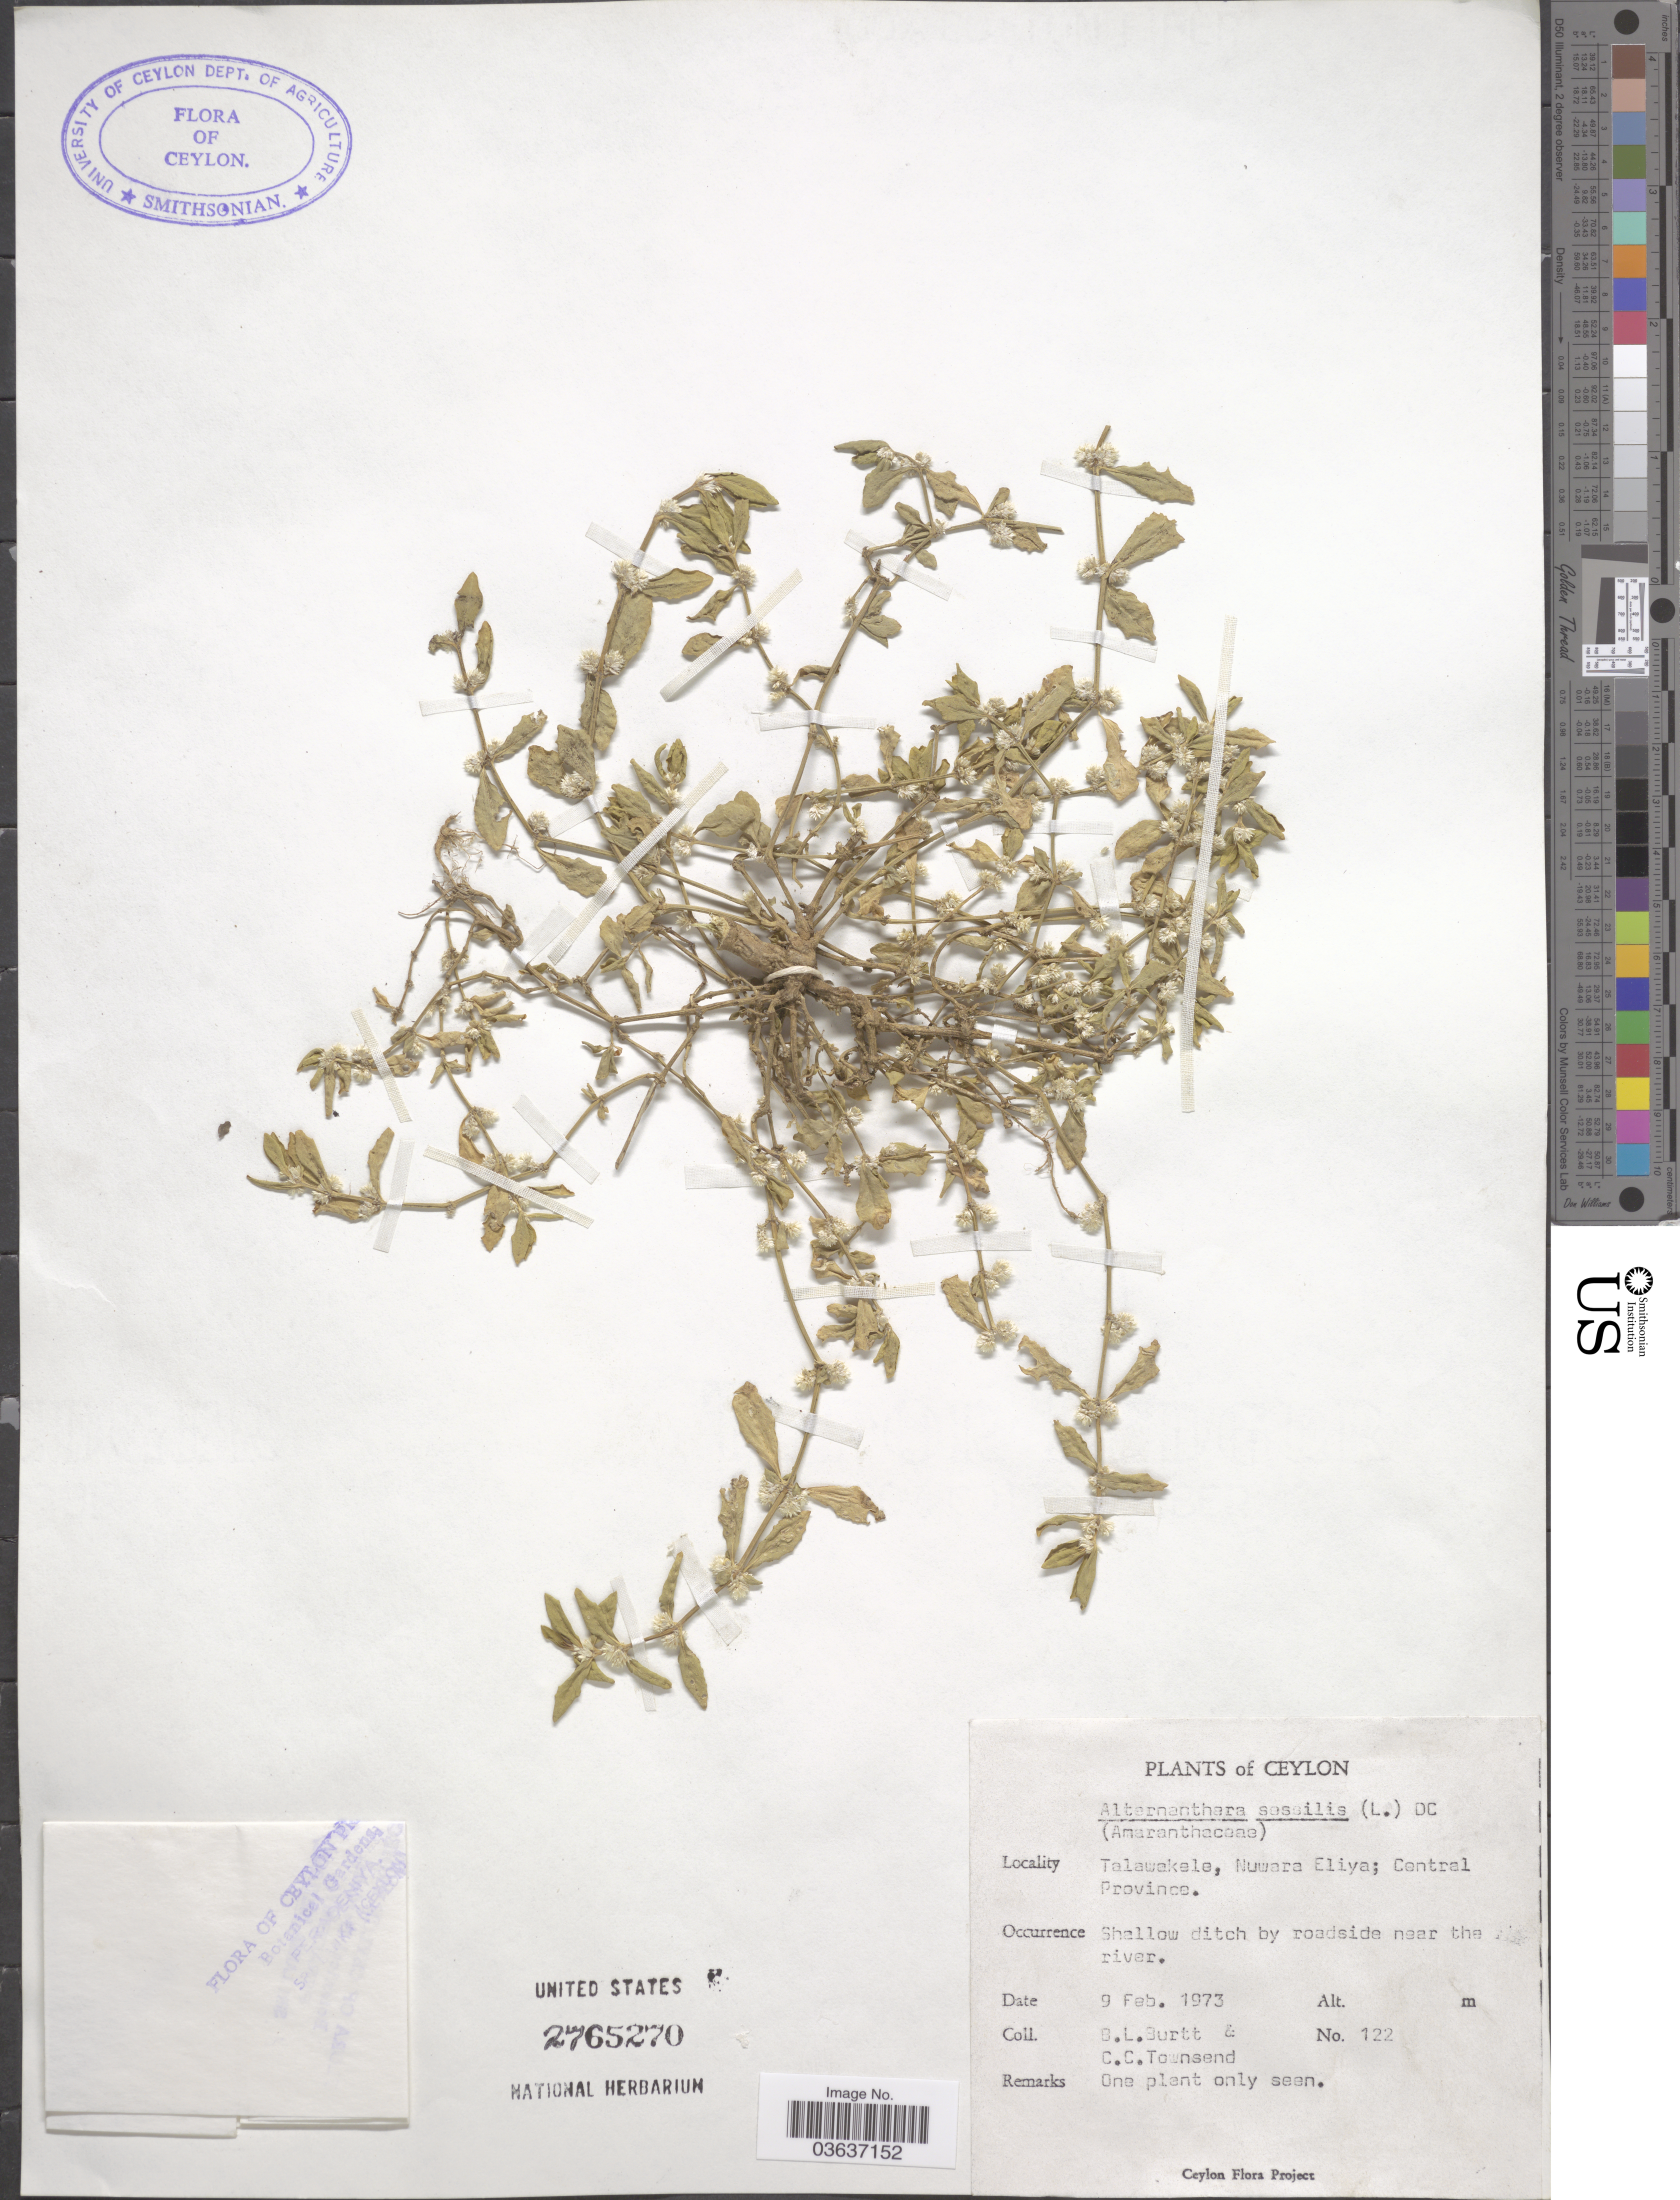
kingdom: Plantae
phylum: Tracheophyta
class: Magnoliopsida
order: Caryophyllales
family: Amaranthaceae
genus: Alternanthera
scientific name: Alternanthera sessilis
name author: (L.) DC.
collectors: B. L. Burtt & C. C. Townsend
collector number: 122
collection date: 1973-02-09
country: Sri Lanka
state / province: Central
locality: Ceylon. Talawakele, Nuwara Eliya. Shallow ditch by roadside near the river.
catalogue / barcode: US 2765270